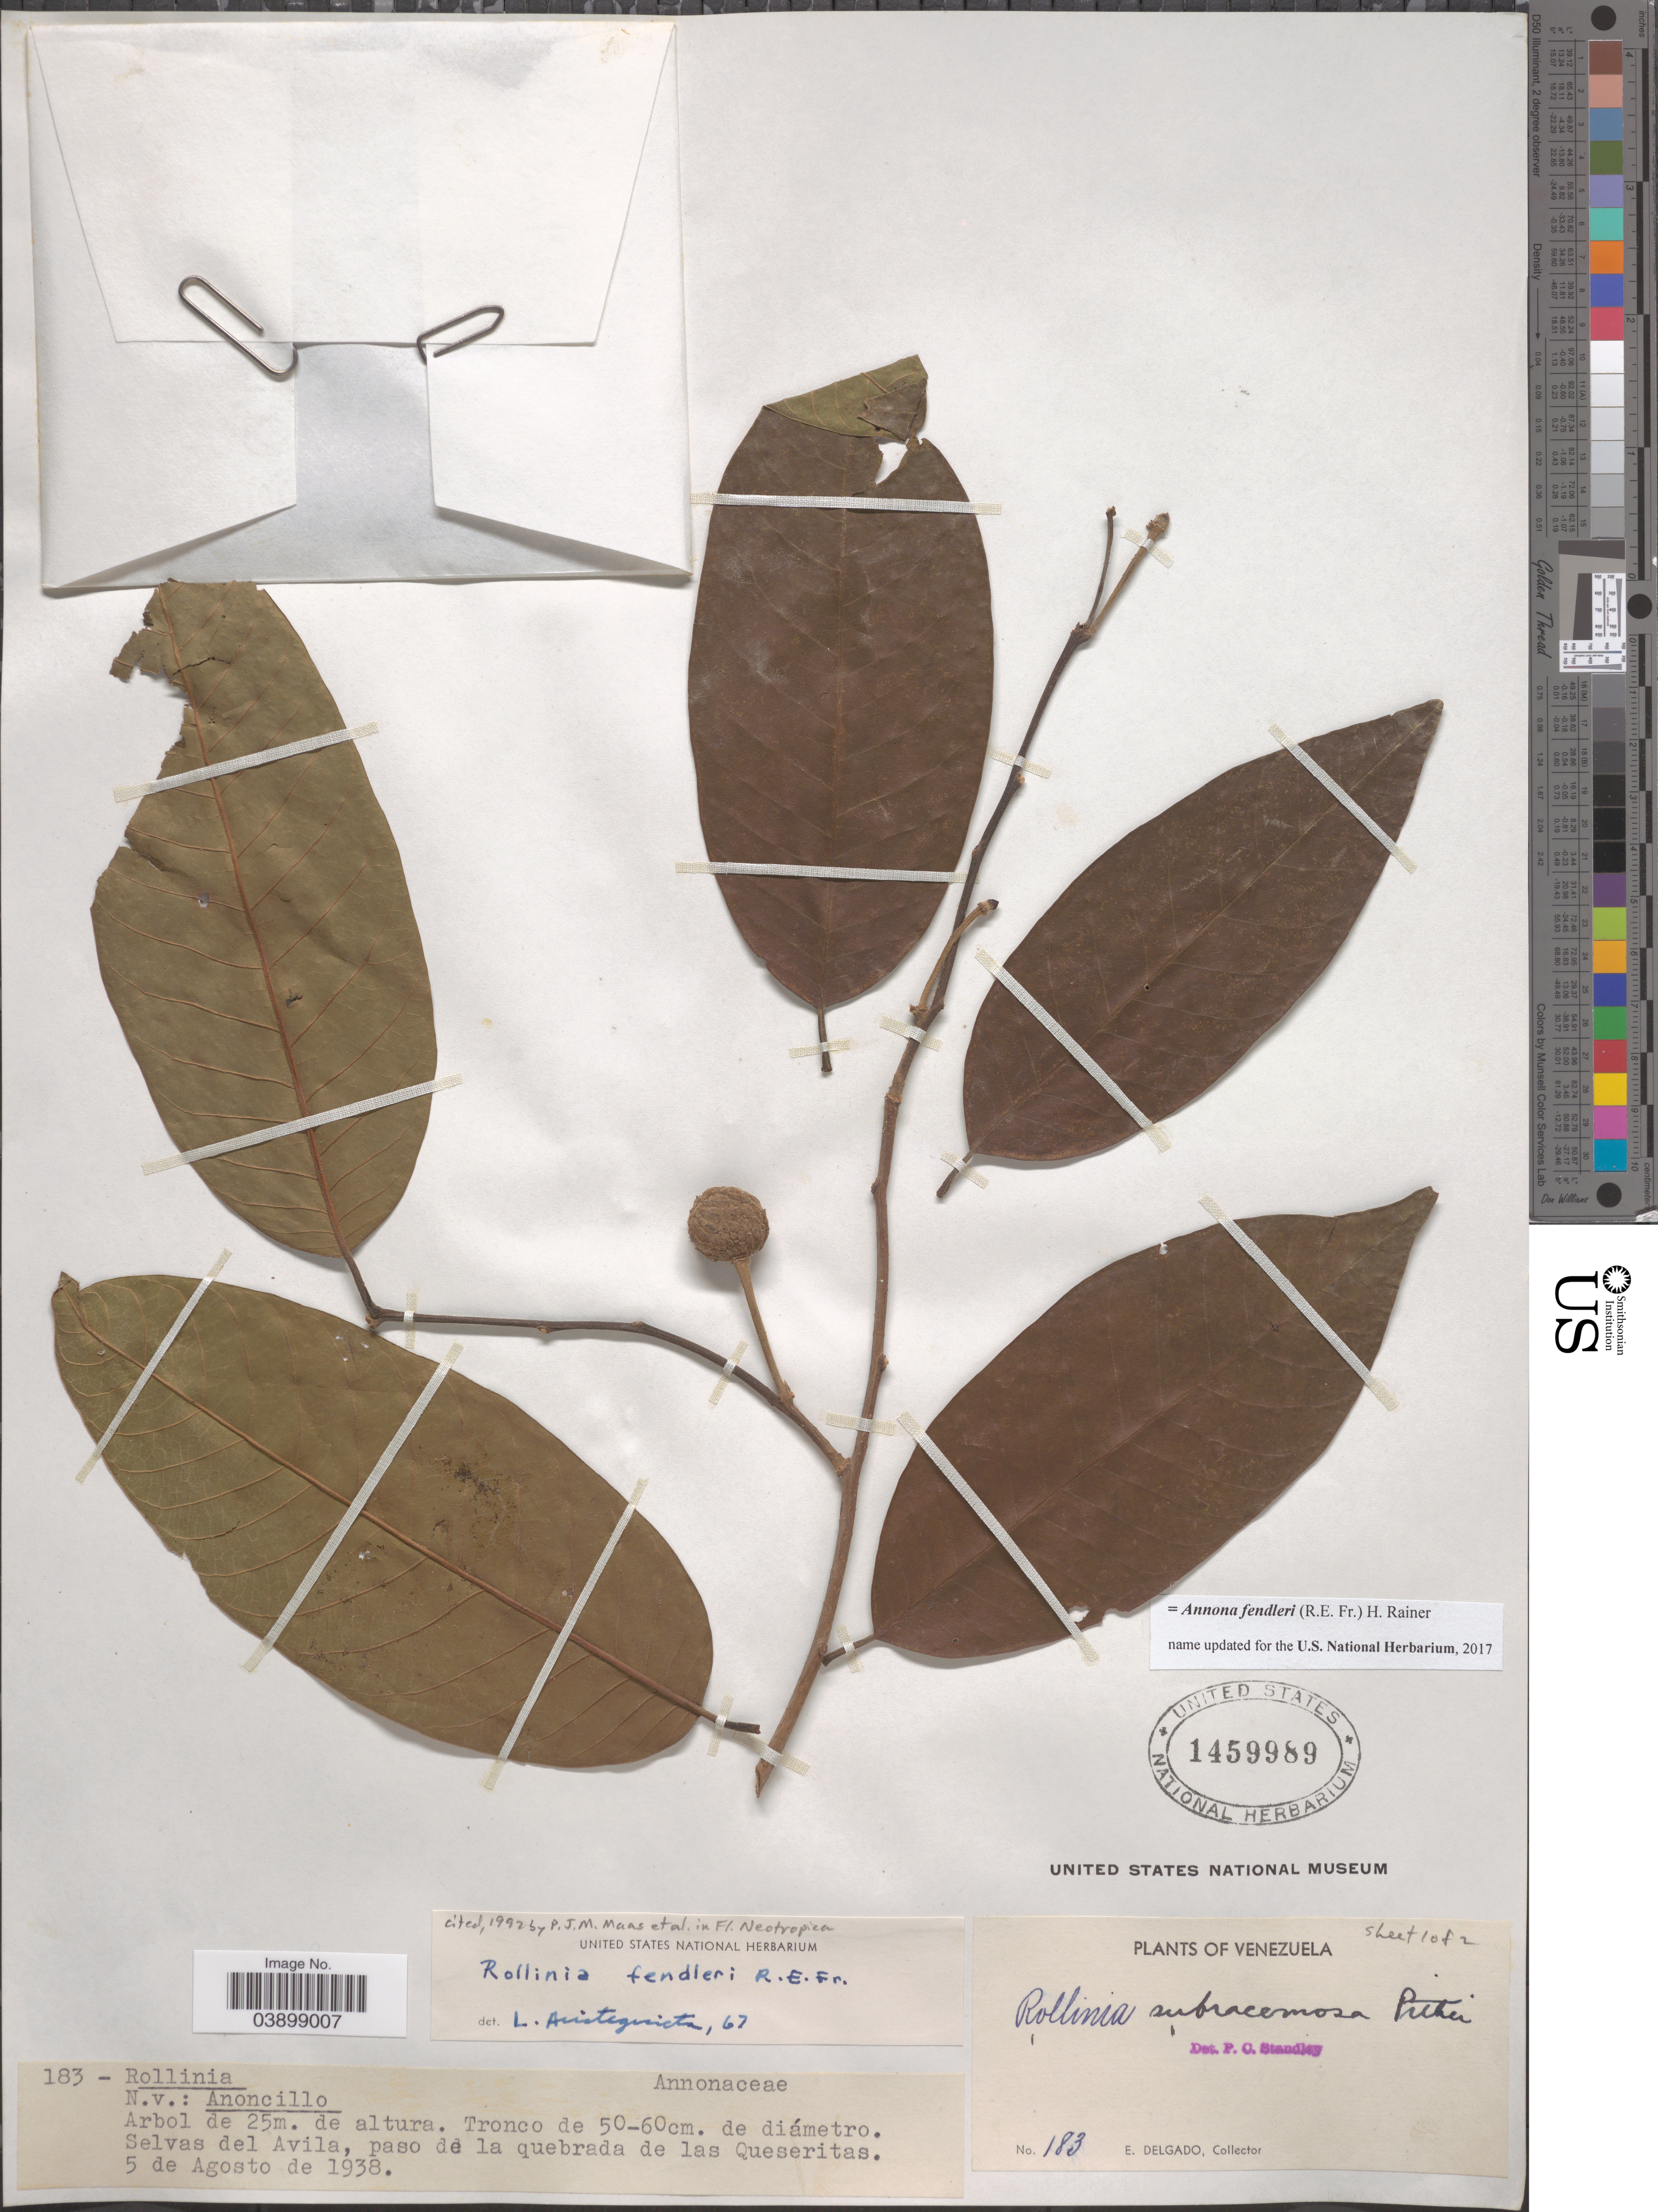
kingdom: Plantae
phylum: Tracheophyta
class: Magnoliopsida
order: Magnoliales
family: Annonaceae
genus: Annona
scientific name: Annona fendleri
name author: (R.E. Fr.) H. Rainer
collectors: D. Delgado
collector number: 183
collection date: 1938-08-05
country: Venezuela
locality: Selvas del Avila, paso de la quebrada de las Queseritas.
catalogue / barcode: US 1459989